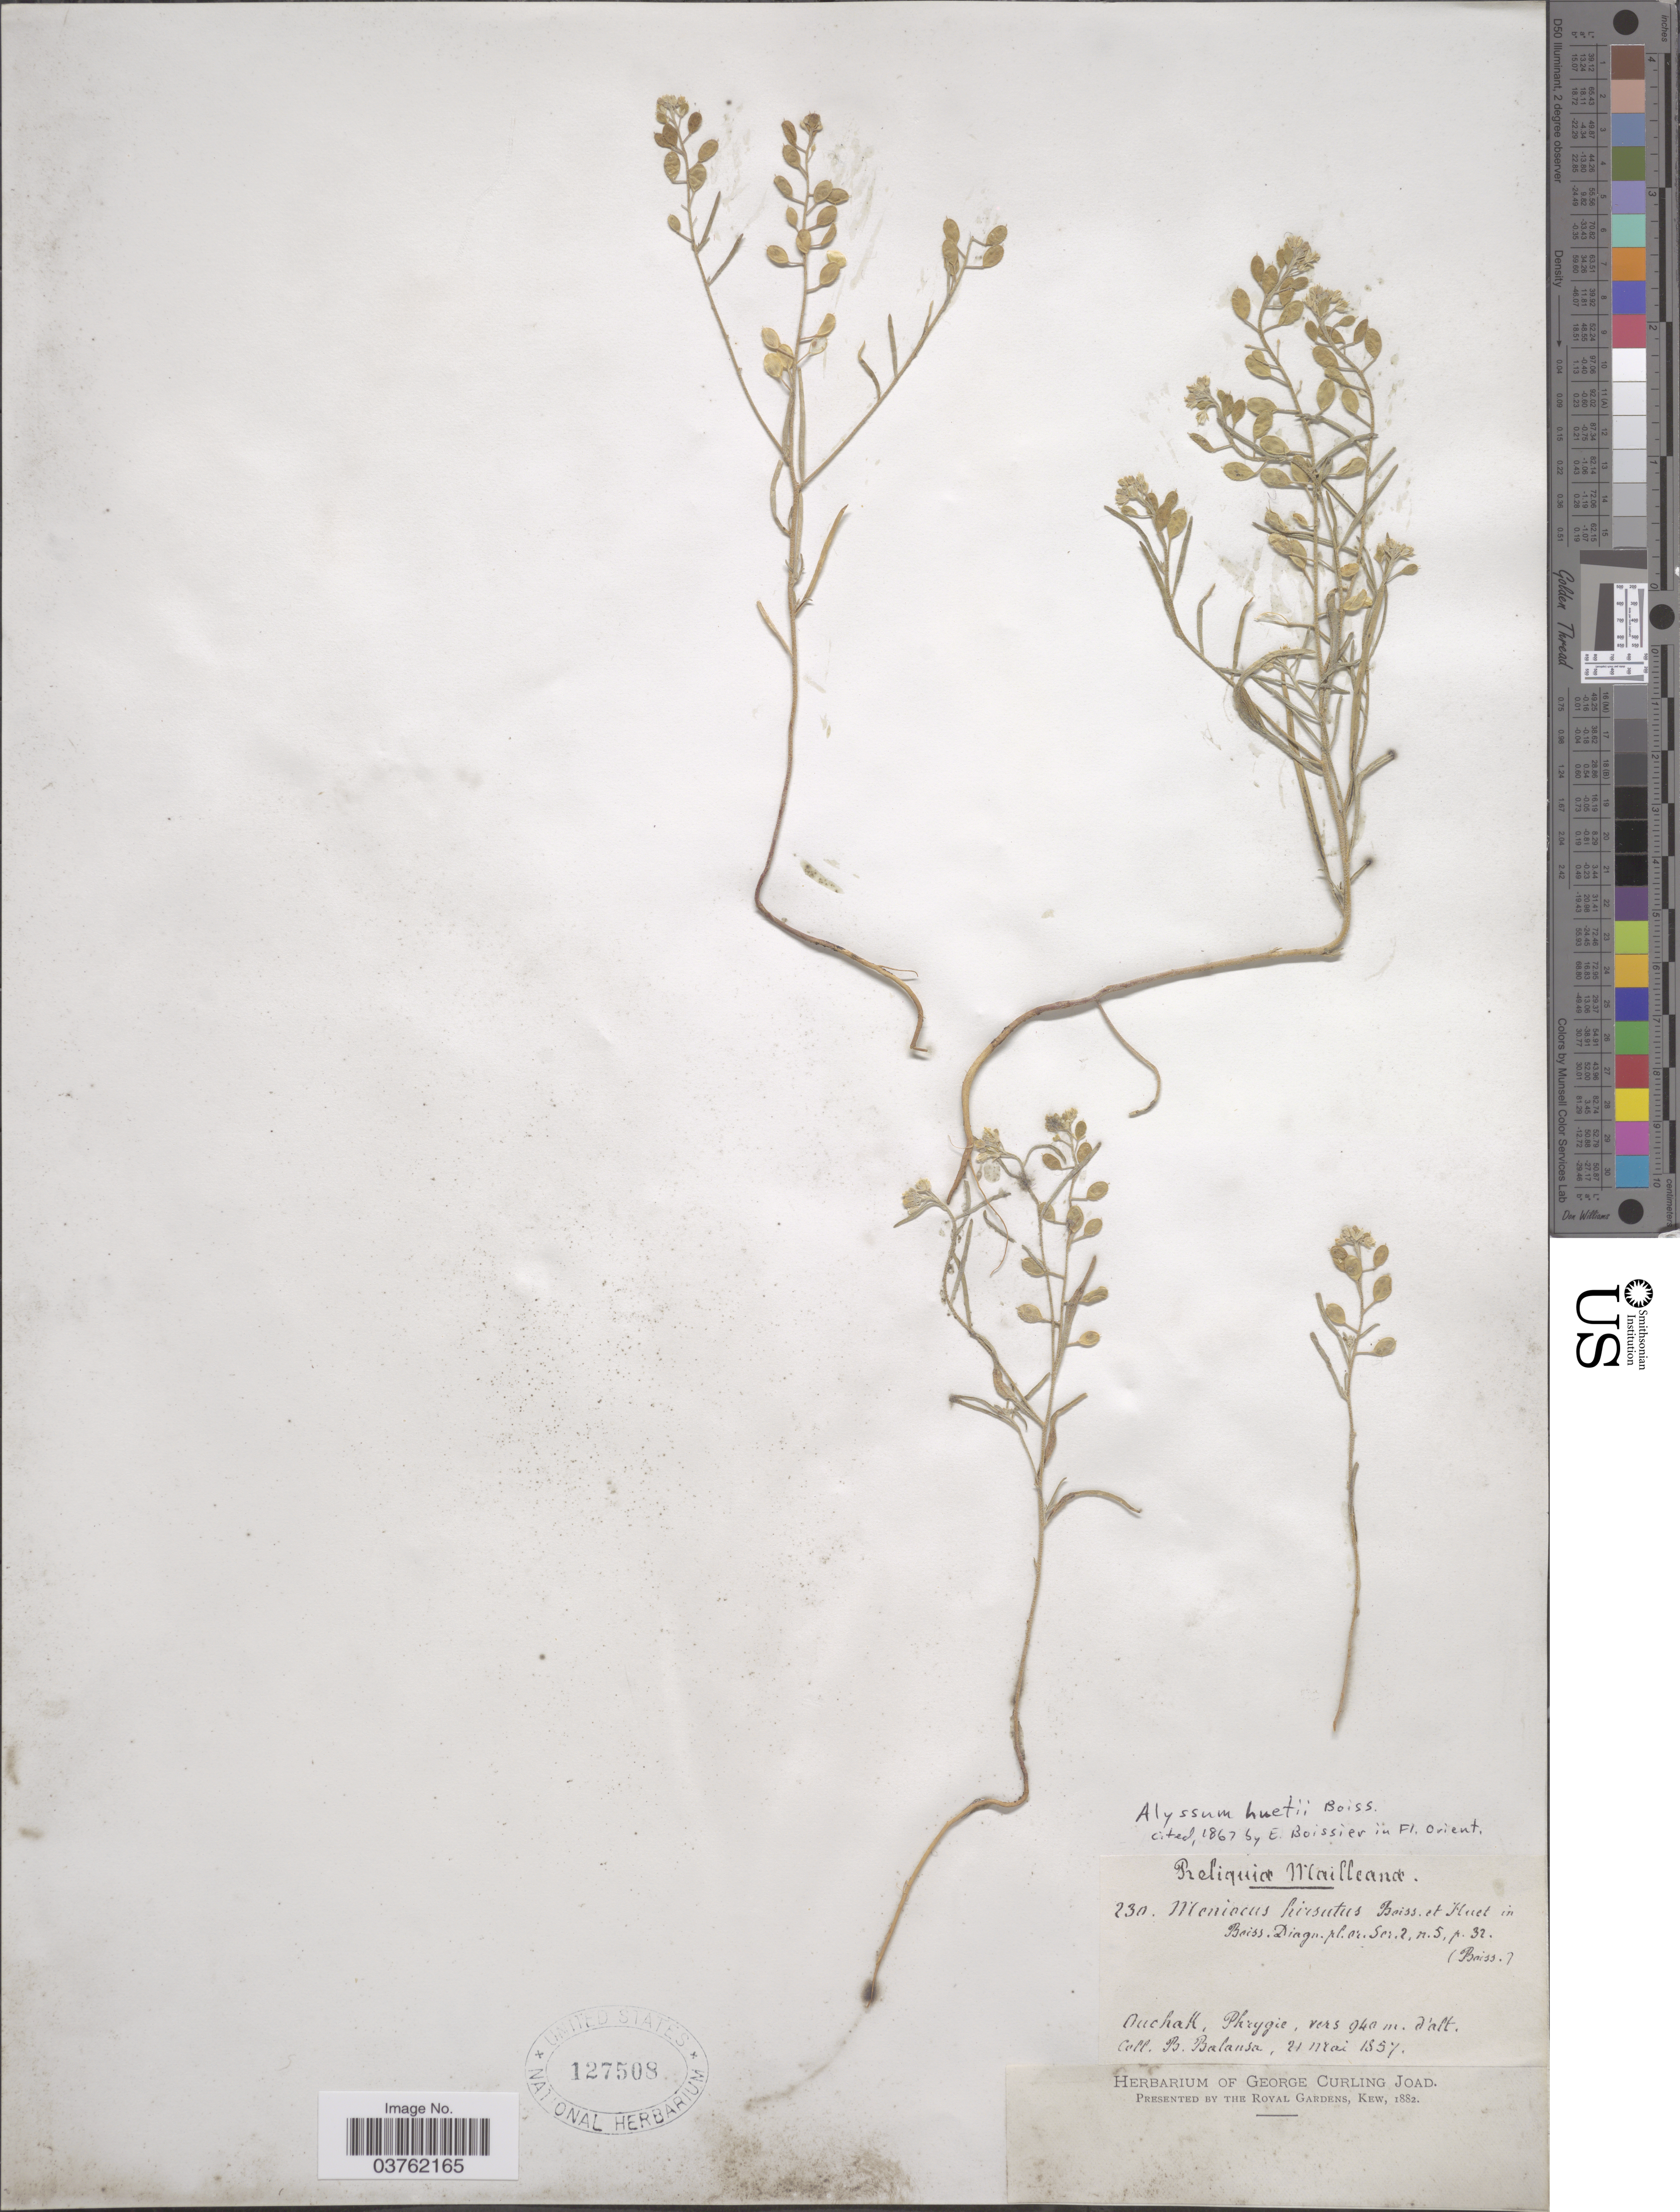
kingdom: Plantae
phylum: Tracheophyta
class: Magnoliopsida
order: Brassicales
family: Brassicaceae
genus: Alyssum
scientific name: Alyssum huetii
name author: Boiss.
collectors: B. Balansa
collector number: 230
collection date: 1857-05-21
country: Turkey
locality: Ouchak, Phrygie.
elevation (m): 940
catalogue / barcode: US 127508